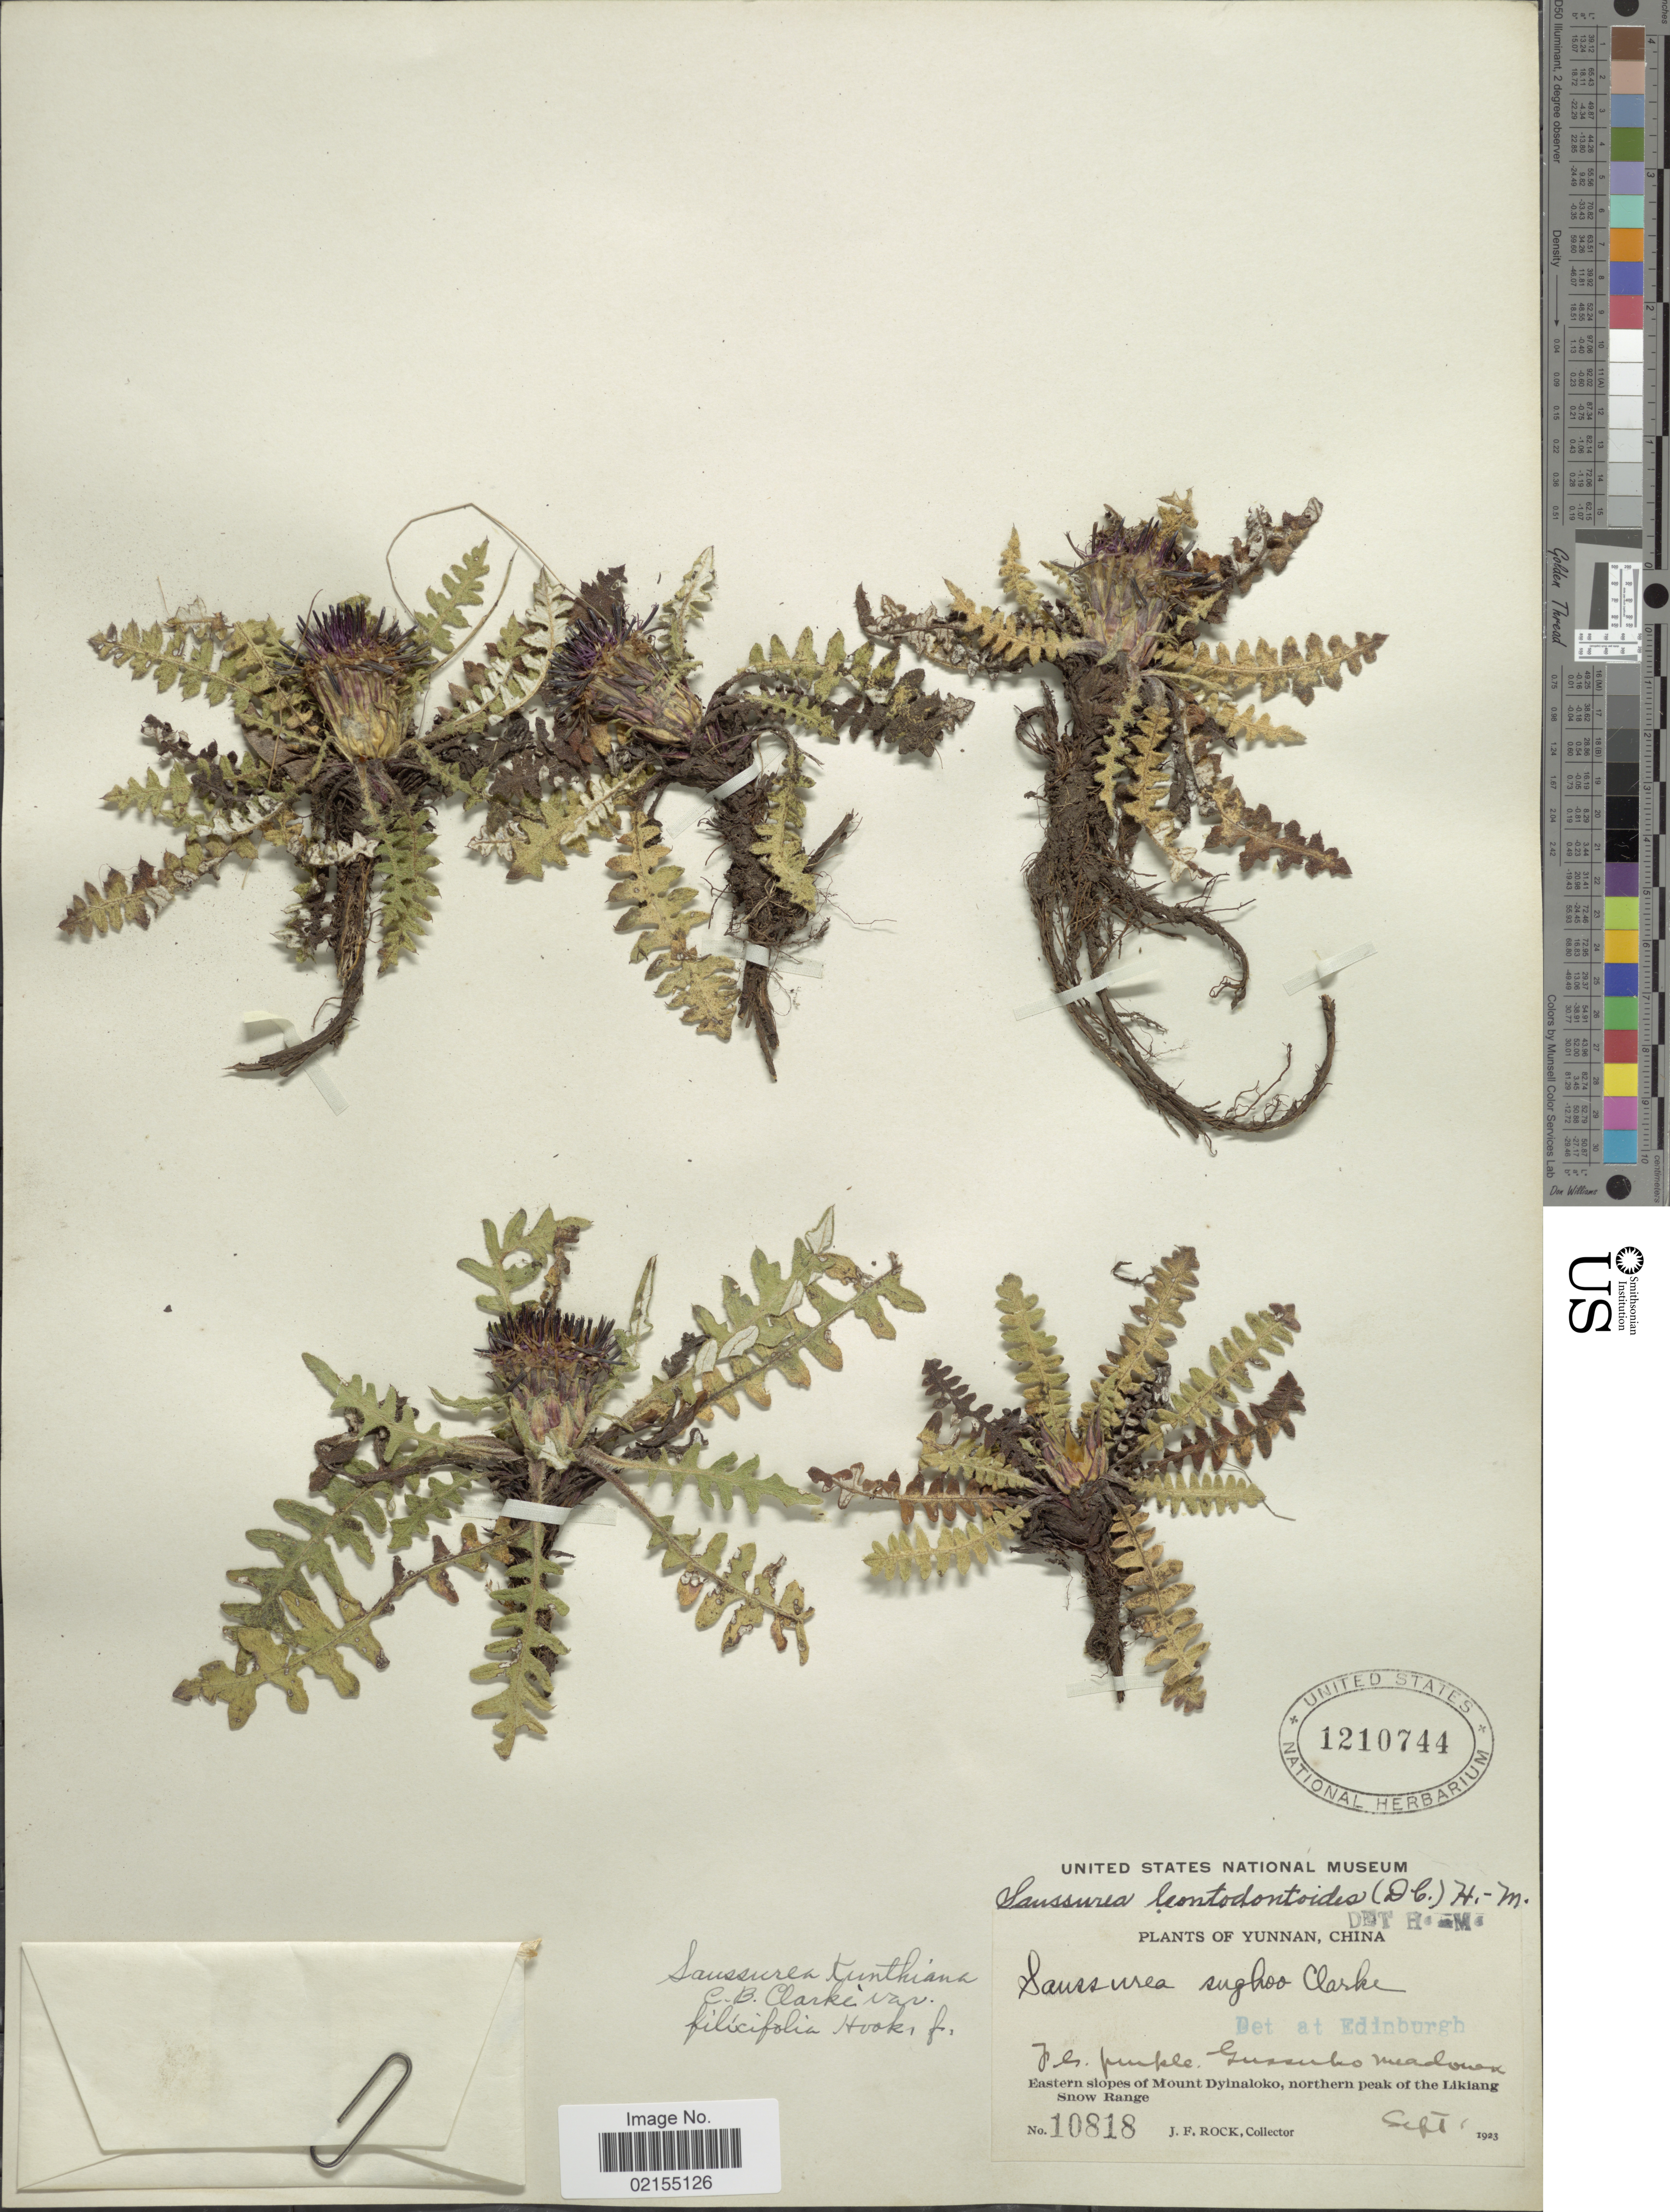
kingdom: Plantae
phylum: Tracheophyta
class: Magnoliopsida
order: Asterales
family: Asteraceae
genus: Saussurea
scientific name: Saussurea leontodontoides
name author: (DC.) Sch. Bip.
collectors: J. Rock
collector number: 10818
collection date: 1923-09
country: China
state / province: Yunnan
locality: Yunnan, China, Eastern slopes of Mount Dyinaloko, northern peak of the Likiang Snow Range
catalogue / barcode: US 1210744